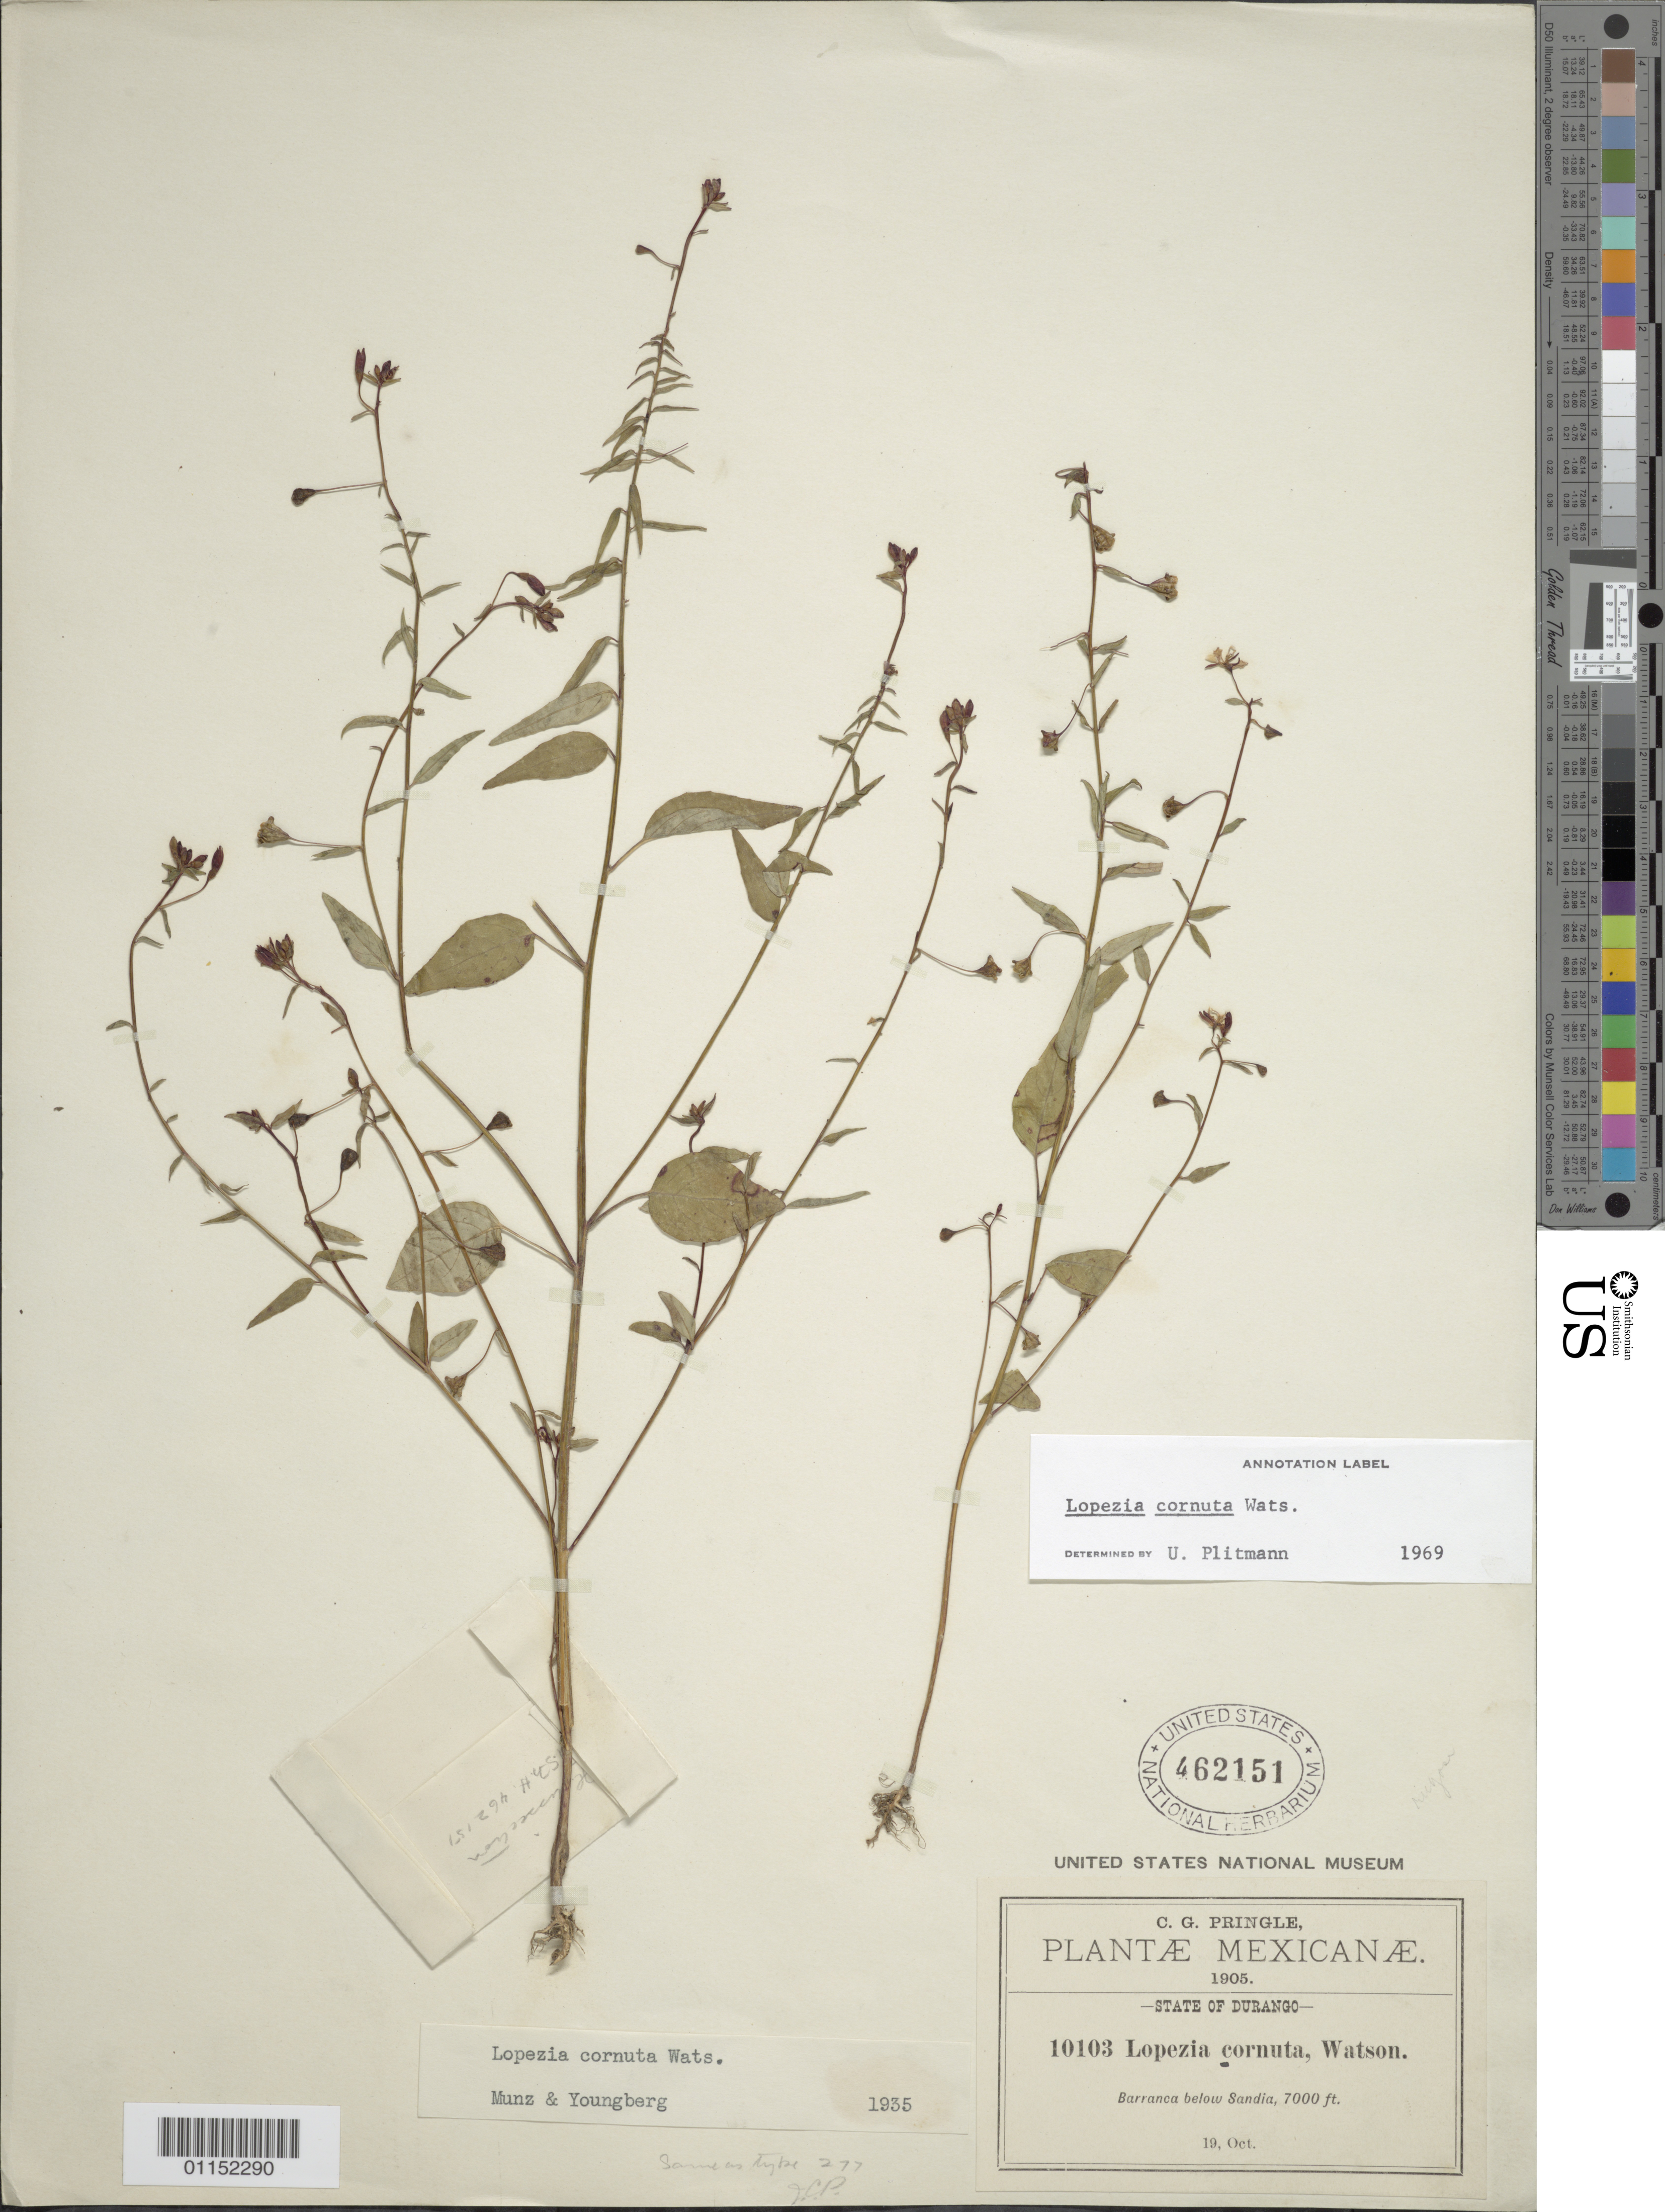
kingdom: Plantae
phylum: Tracheophyta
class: Magnoliopsida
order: Myrtales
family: Onagraceae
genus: Lopezia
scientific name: Lopezia cornuta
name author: S. Watson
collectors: C. G. Pringle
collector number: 10103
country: Mexico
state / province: Durango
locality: Barranca below Sandia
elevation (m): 2134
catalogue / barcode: US 462151